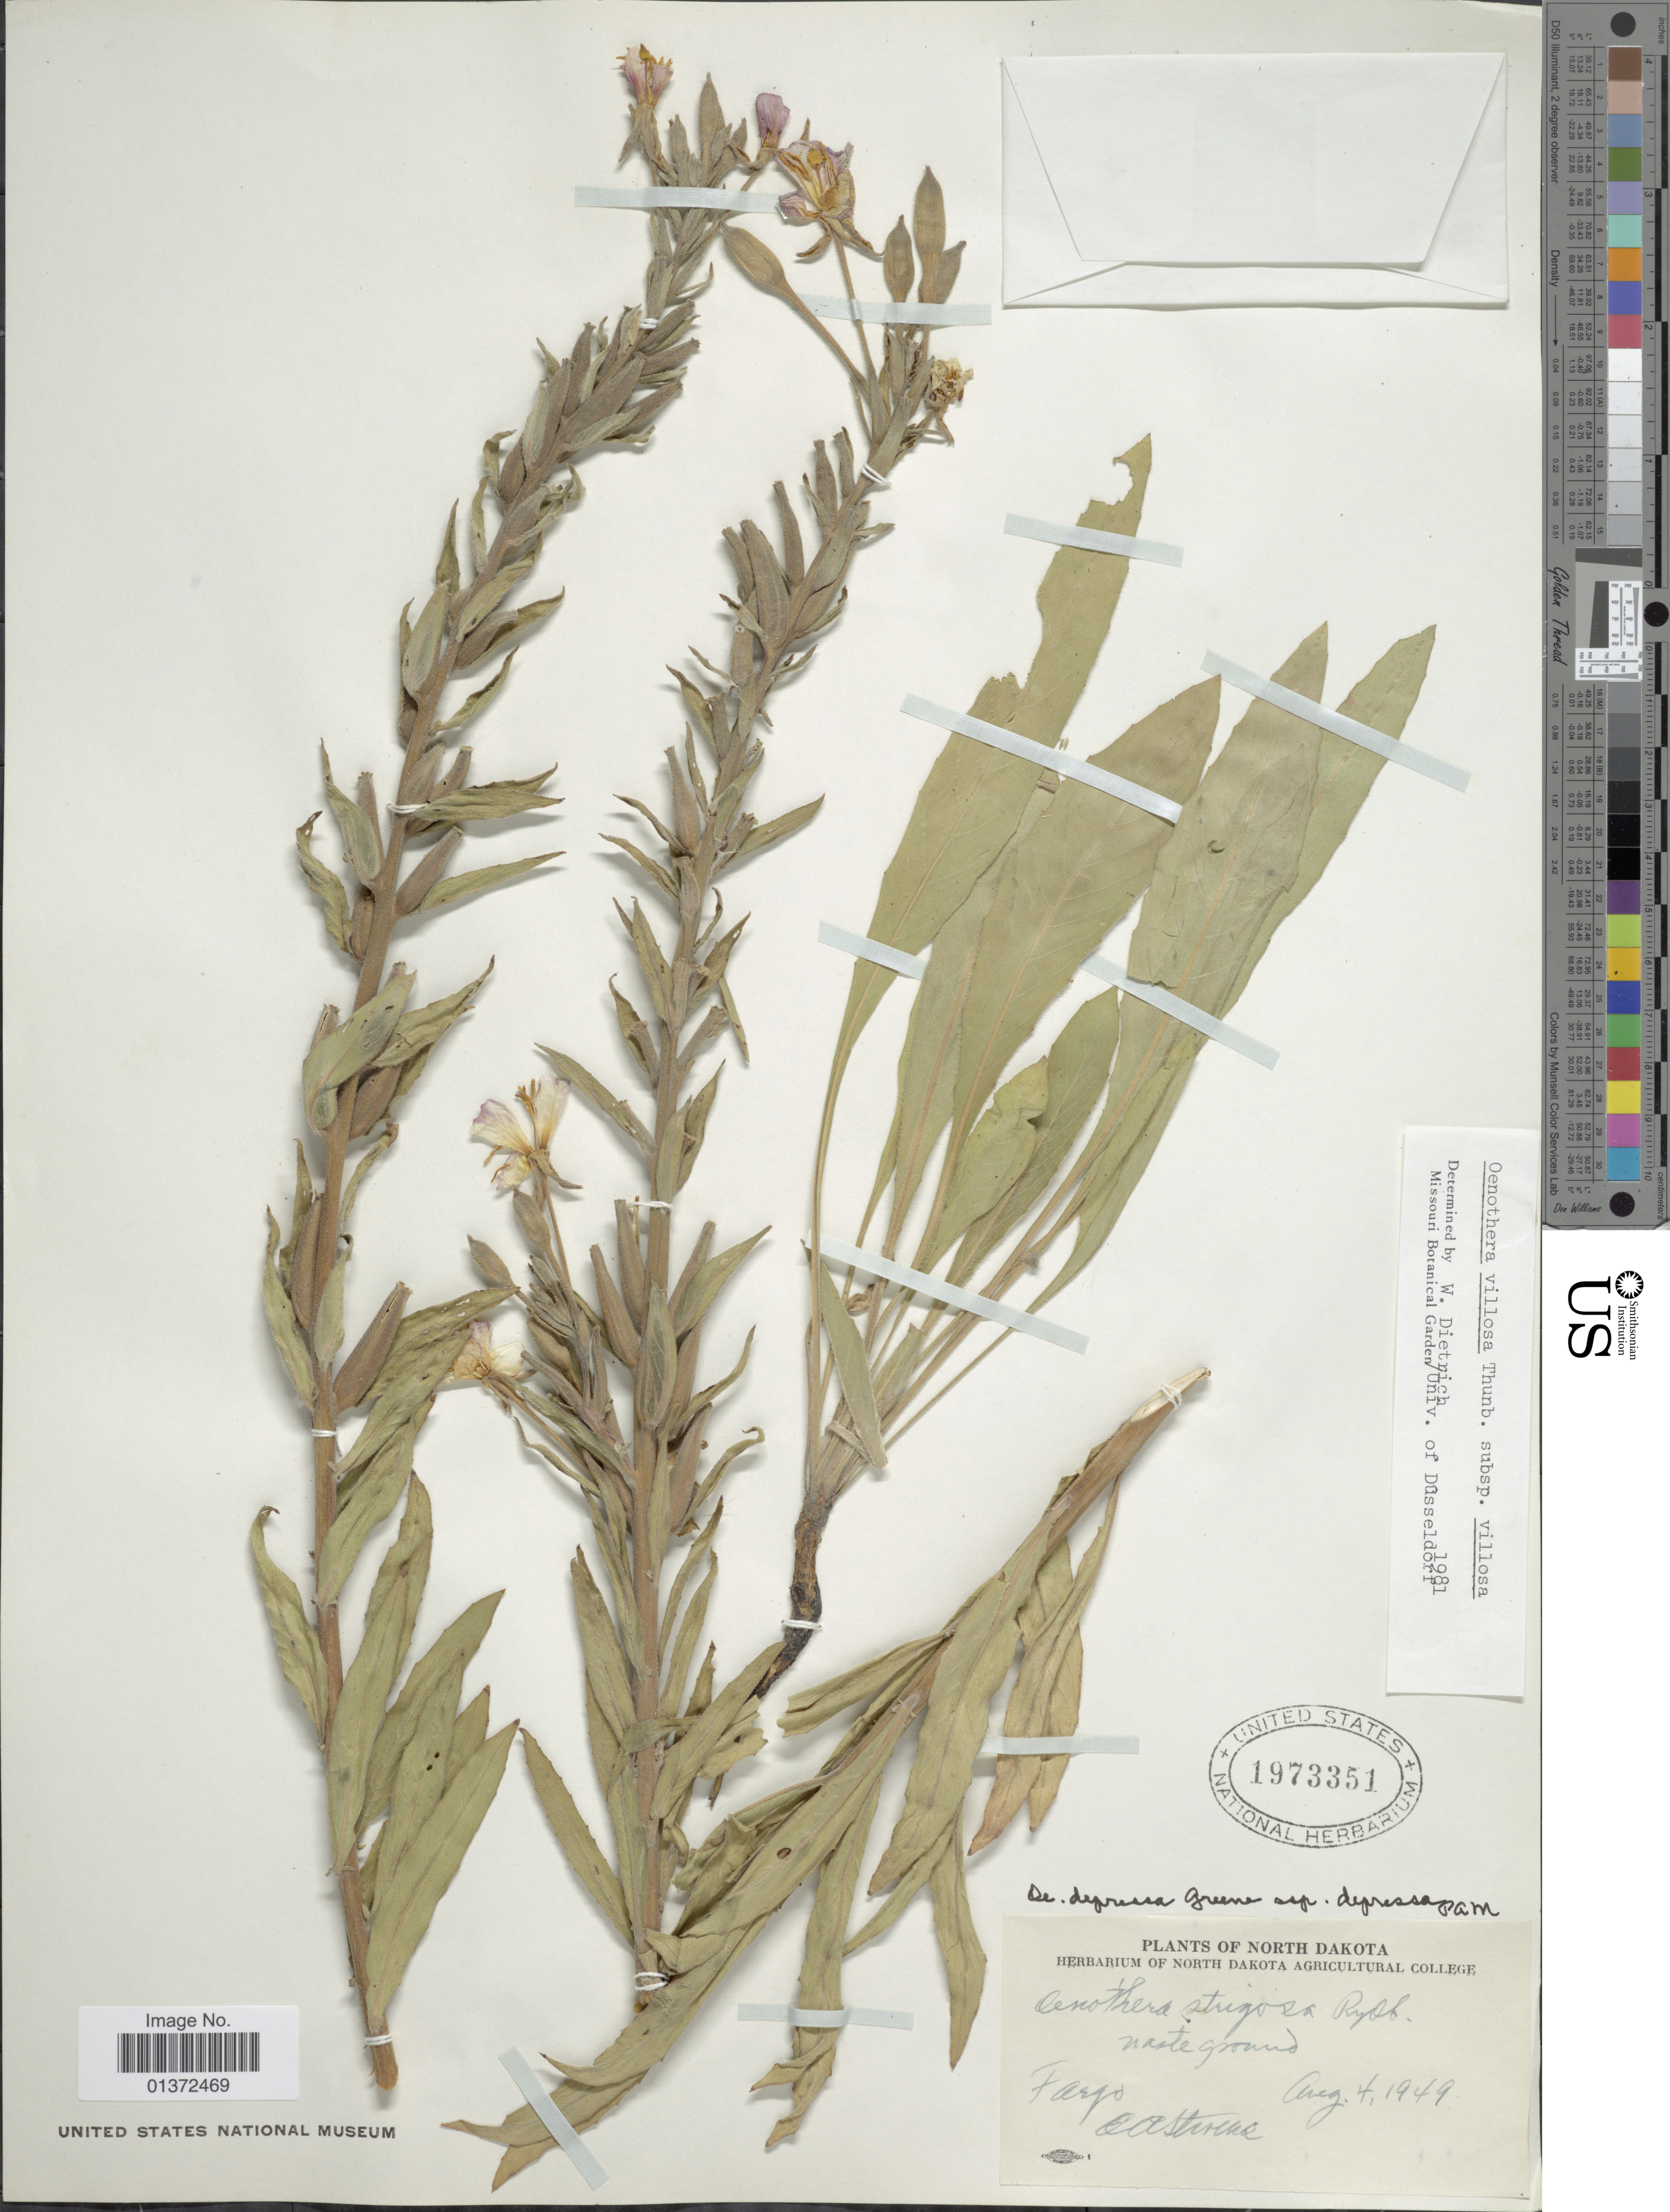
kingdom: Plantae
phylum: Tracheophyta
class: Magnoliopsida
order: Myrtales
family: Onagraceae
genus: Oenothera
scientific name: Oenothera villosa subsp. villosa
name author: Thunb.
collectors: C. Starke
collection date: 1949-08-04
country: United States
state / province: North Dakota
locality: Fargo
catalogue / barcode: US 1973351